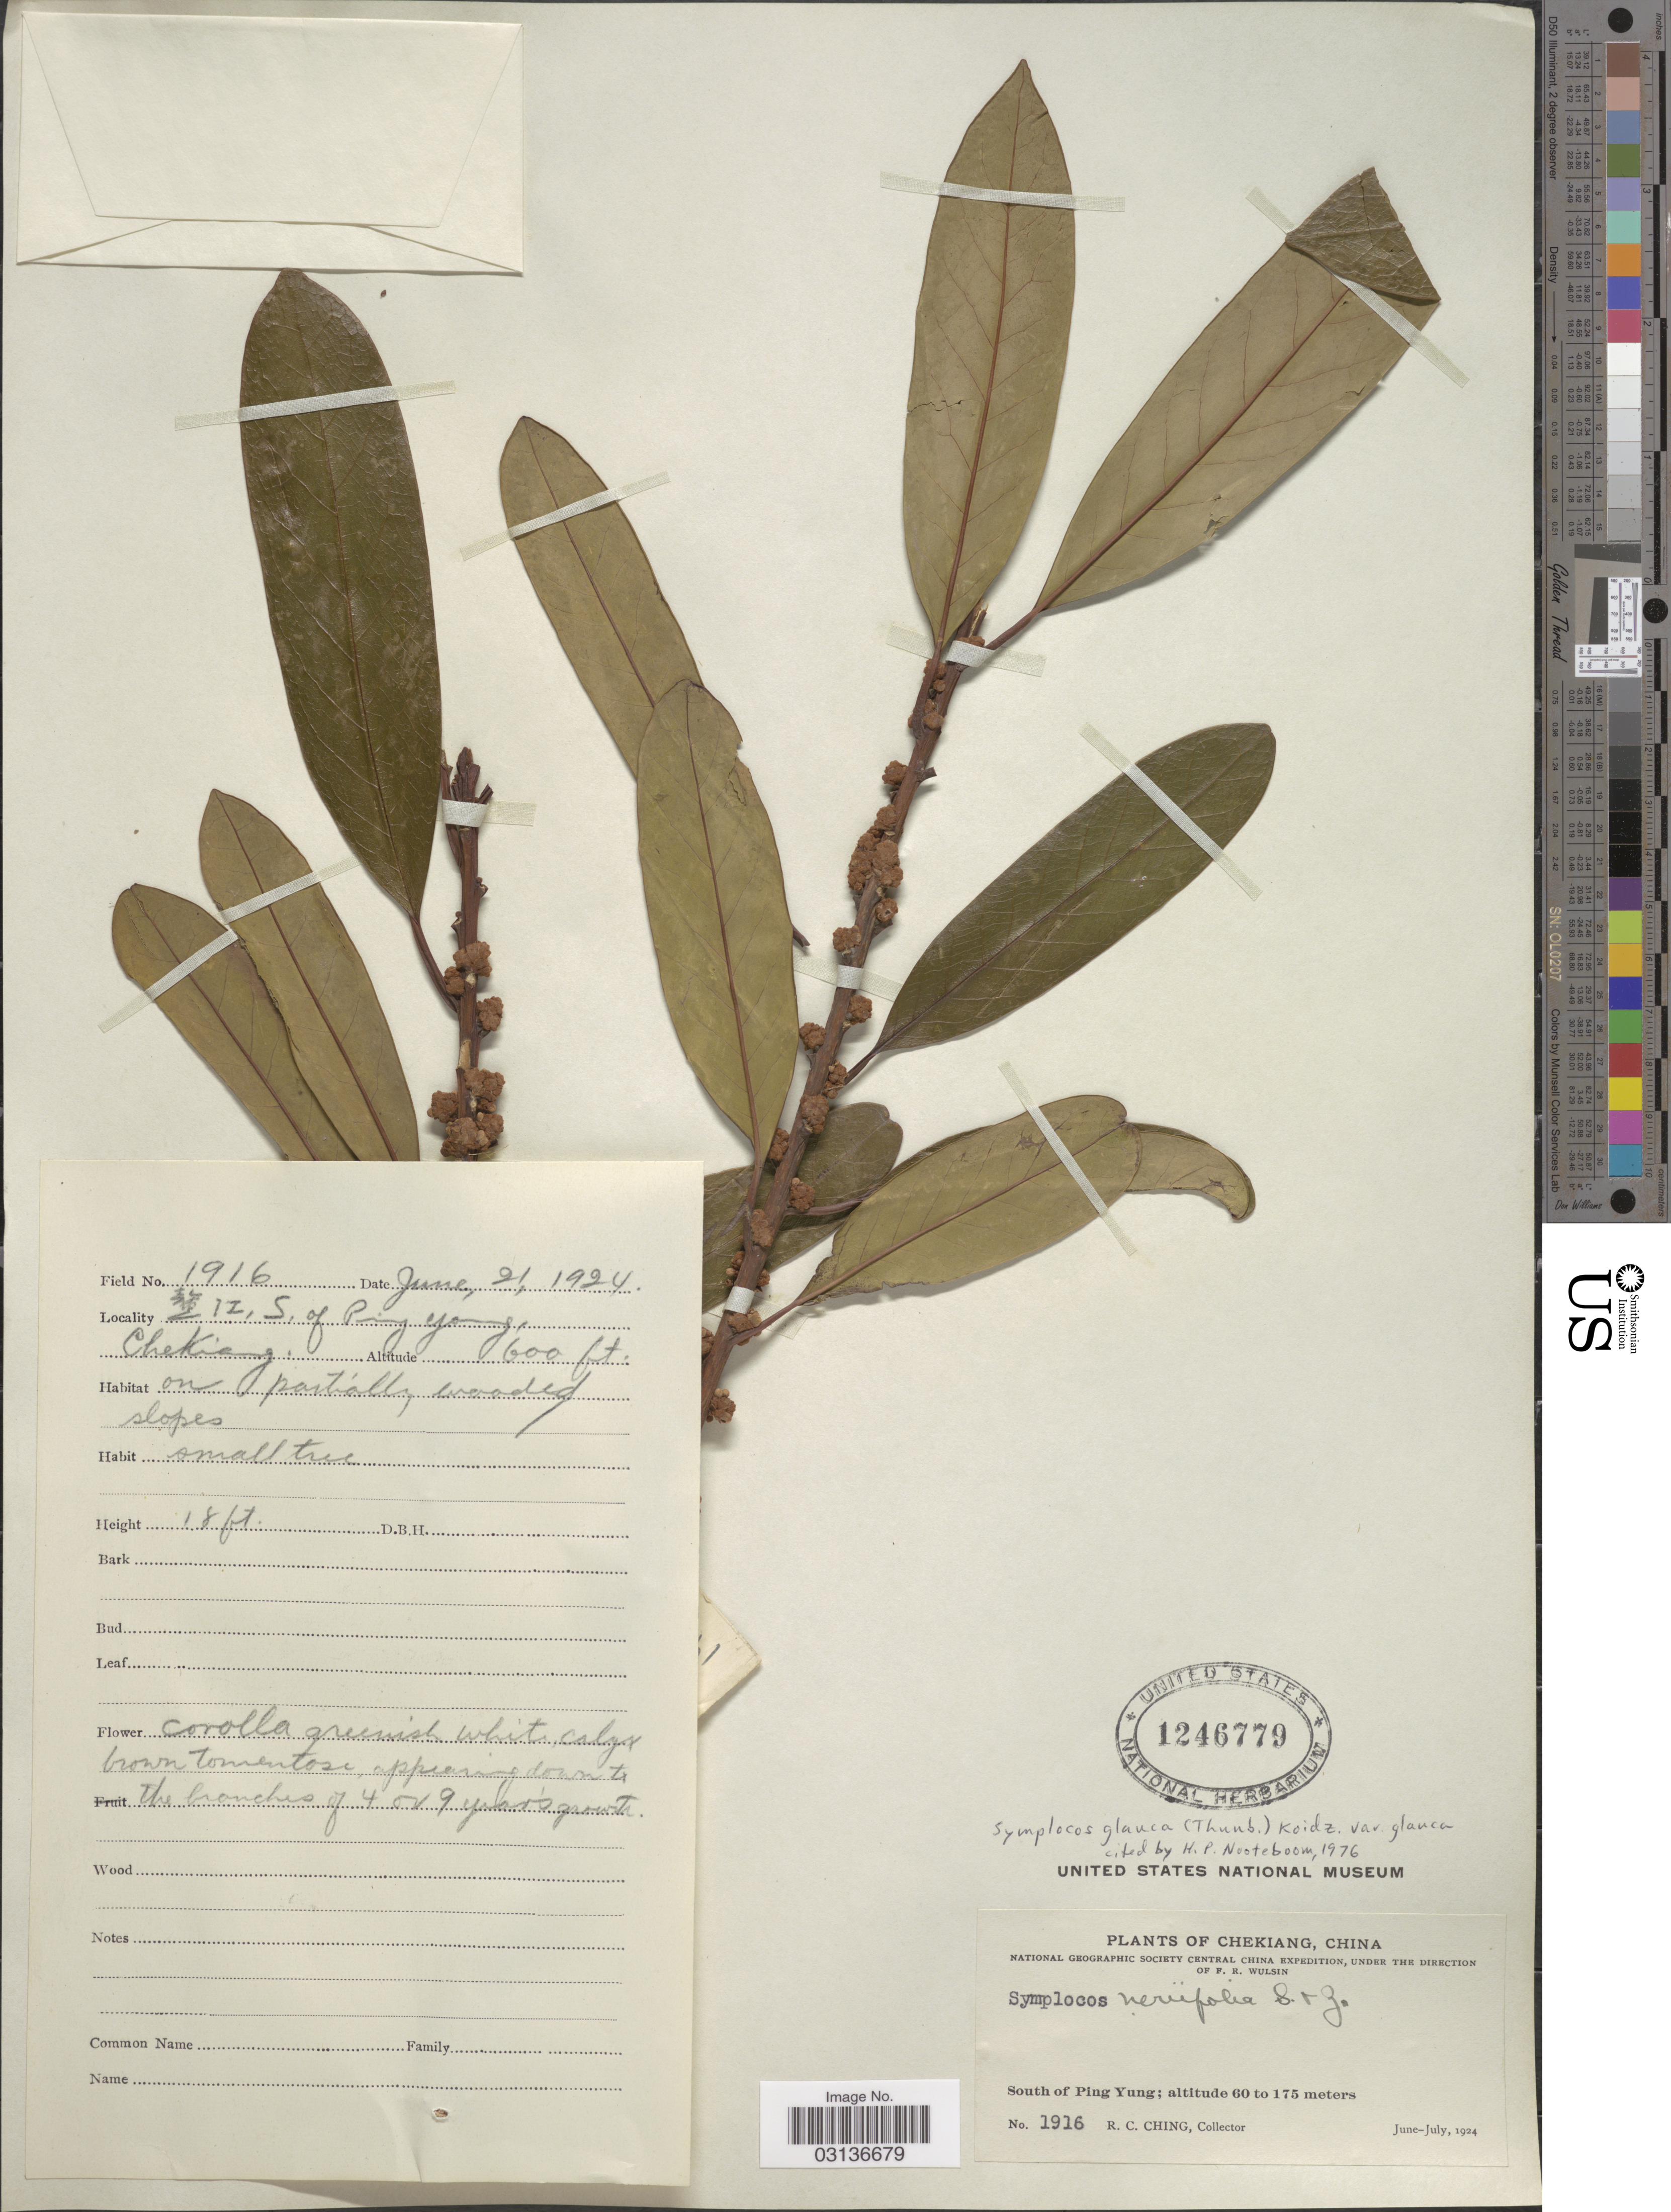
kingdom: Plantae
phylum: Tracheophyta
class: Magnoliopsida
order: Ericales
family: Symplocaceae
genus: Symplocos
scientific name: Symplocos glauca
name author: (Thunb.) Koidz.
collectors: R. C. Ching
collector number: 1916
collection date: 1924-06-21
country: China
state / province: Zhejiang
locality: Chekiang. South of Ping Yung.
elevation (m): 183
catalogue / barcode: US 1246779